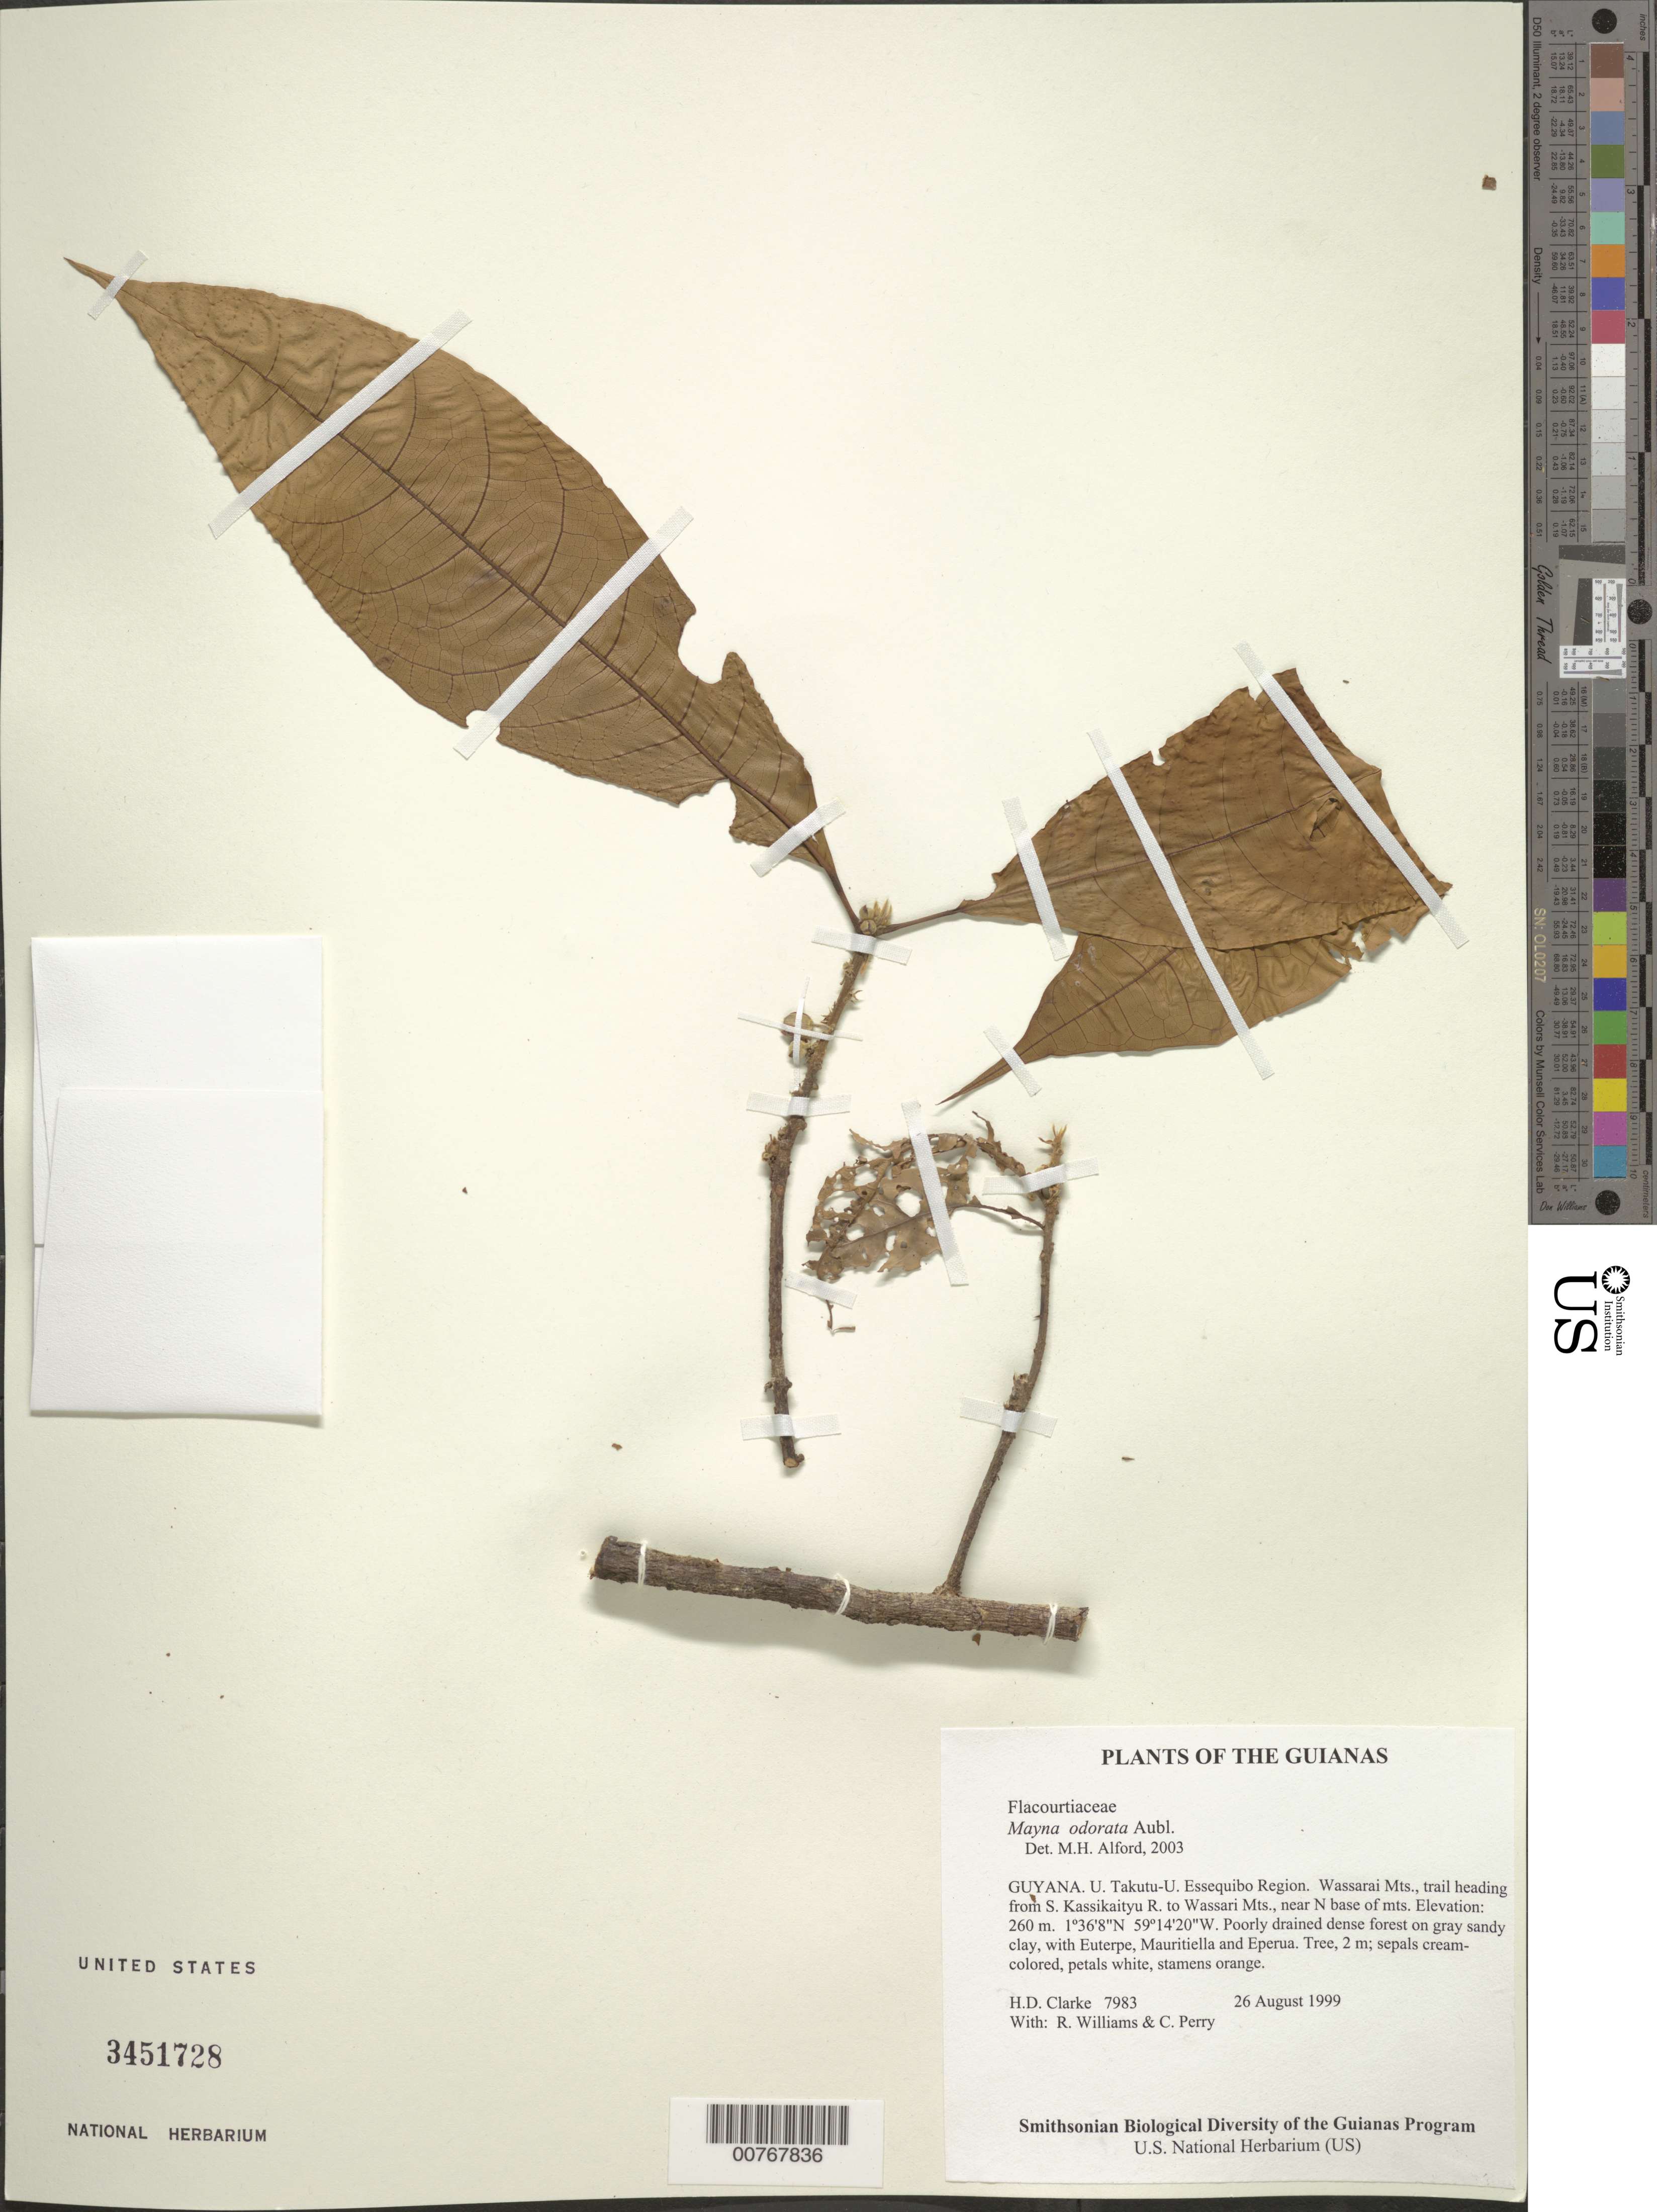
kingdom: Plantae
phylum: Tracheophyta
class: Magnoliopsida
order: Malpighiales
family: Achariaceae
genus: Mayna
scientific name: Mayna odorata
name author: Aubl.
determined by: Alford, Mac Haverson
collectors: H. D. Clarke, R. Williams & C. Perry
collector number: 7983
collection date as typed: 26 August 1999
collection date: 1999-08-26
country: Guyana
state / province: U. Takutu-U. Essequibo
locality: Wassarai Mts., trail heading from S. Kassikaityu R. to Wassari Mts., near N. base of mts.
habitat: Poorly drained dense forest on gray sandy clay, with Euterpe, Mauritiella and Eperua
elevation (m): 260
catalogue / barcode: US 3451728